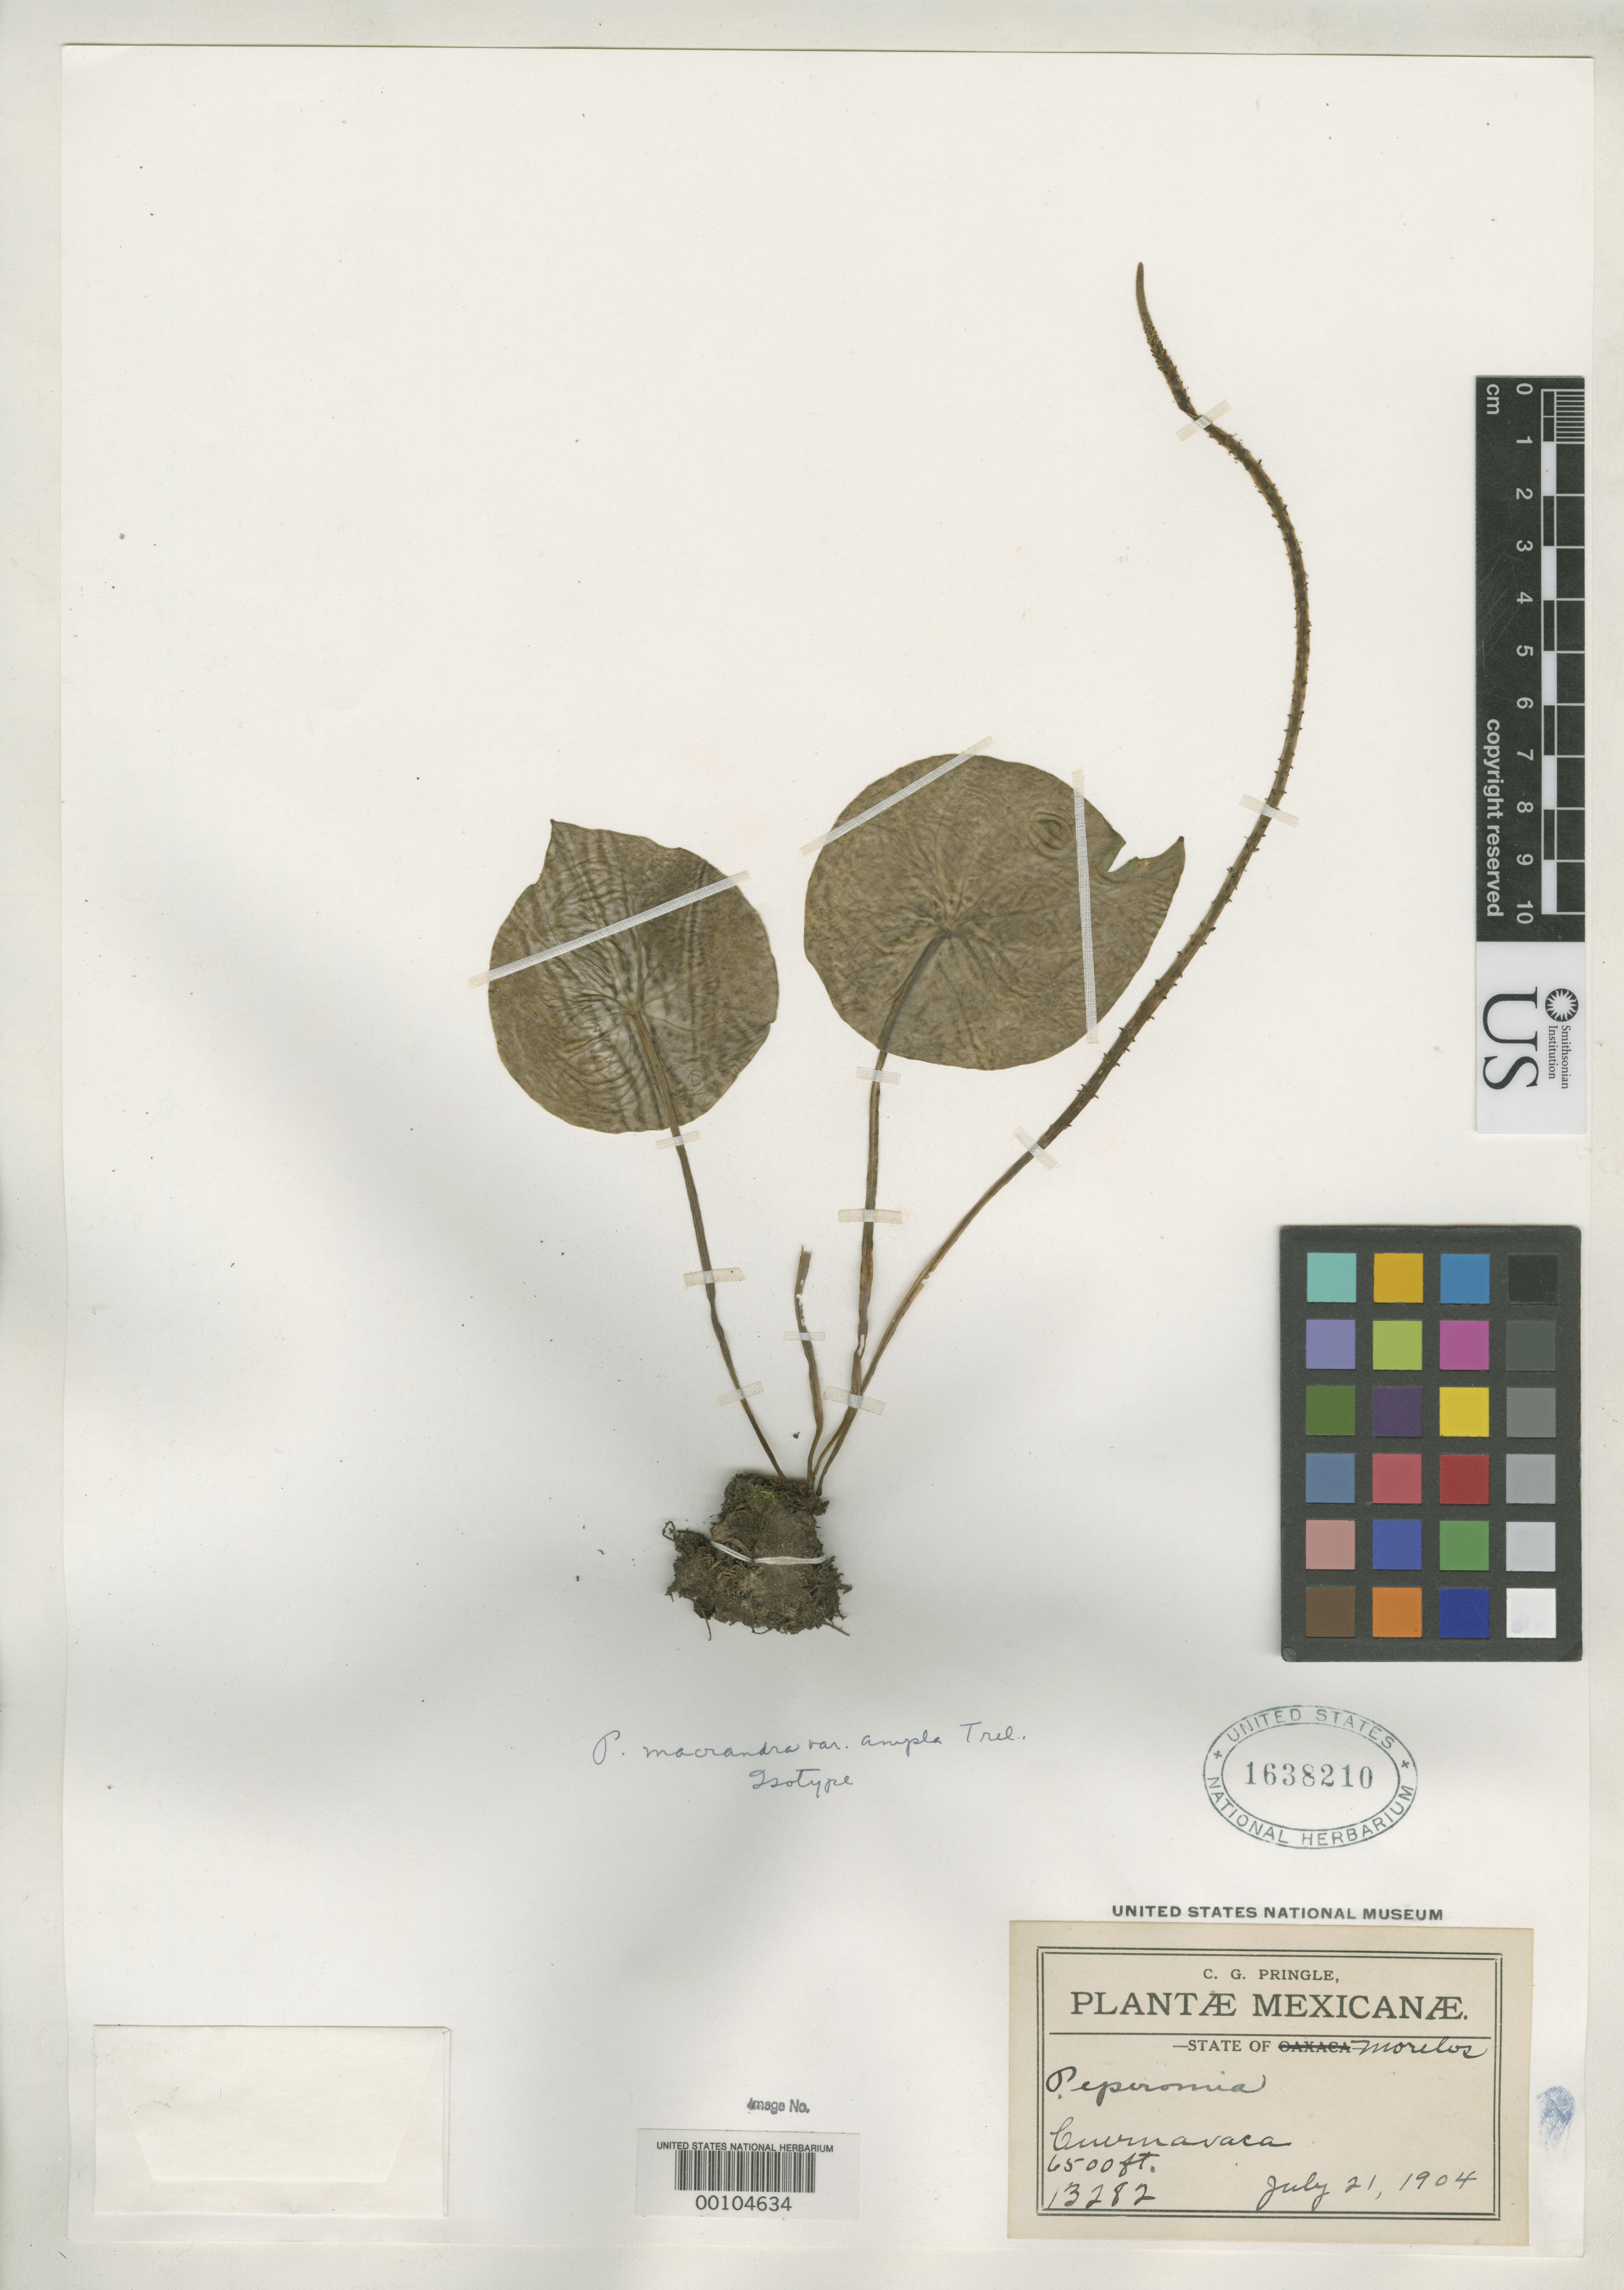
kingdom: Plantae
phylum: Tracheophyta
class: Magnoliopsida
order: Piperales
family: Piperaceae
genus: Peperomia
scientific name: Peperomia macrandra var. ampla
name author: Trel.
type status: Isotype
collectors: C. G. Pringle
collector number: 13282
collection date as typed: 21 Jul 1904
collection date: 1904-07-21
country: Mexico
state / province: Morelos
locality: Cuernavaca.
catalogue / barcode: US 1638210